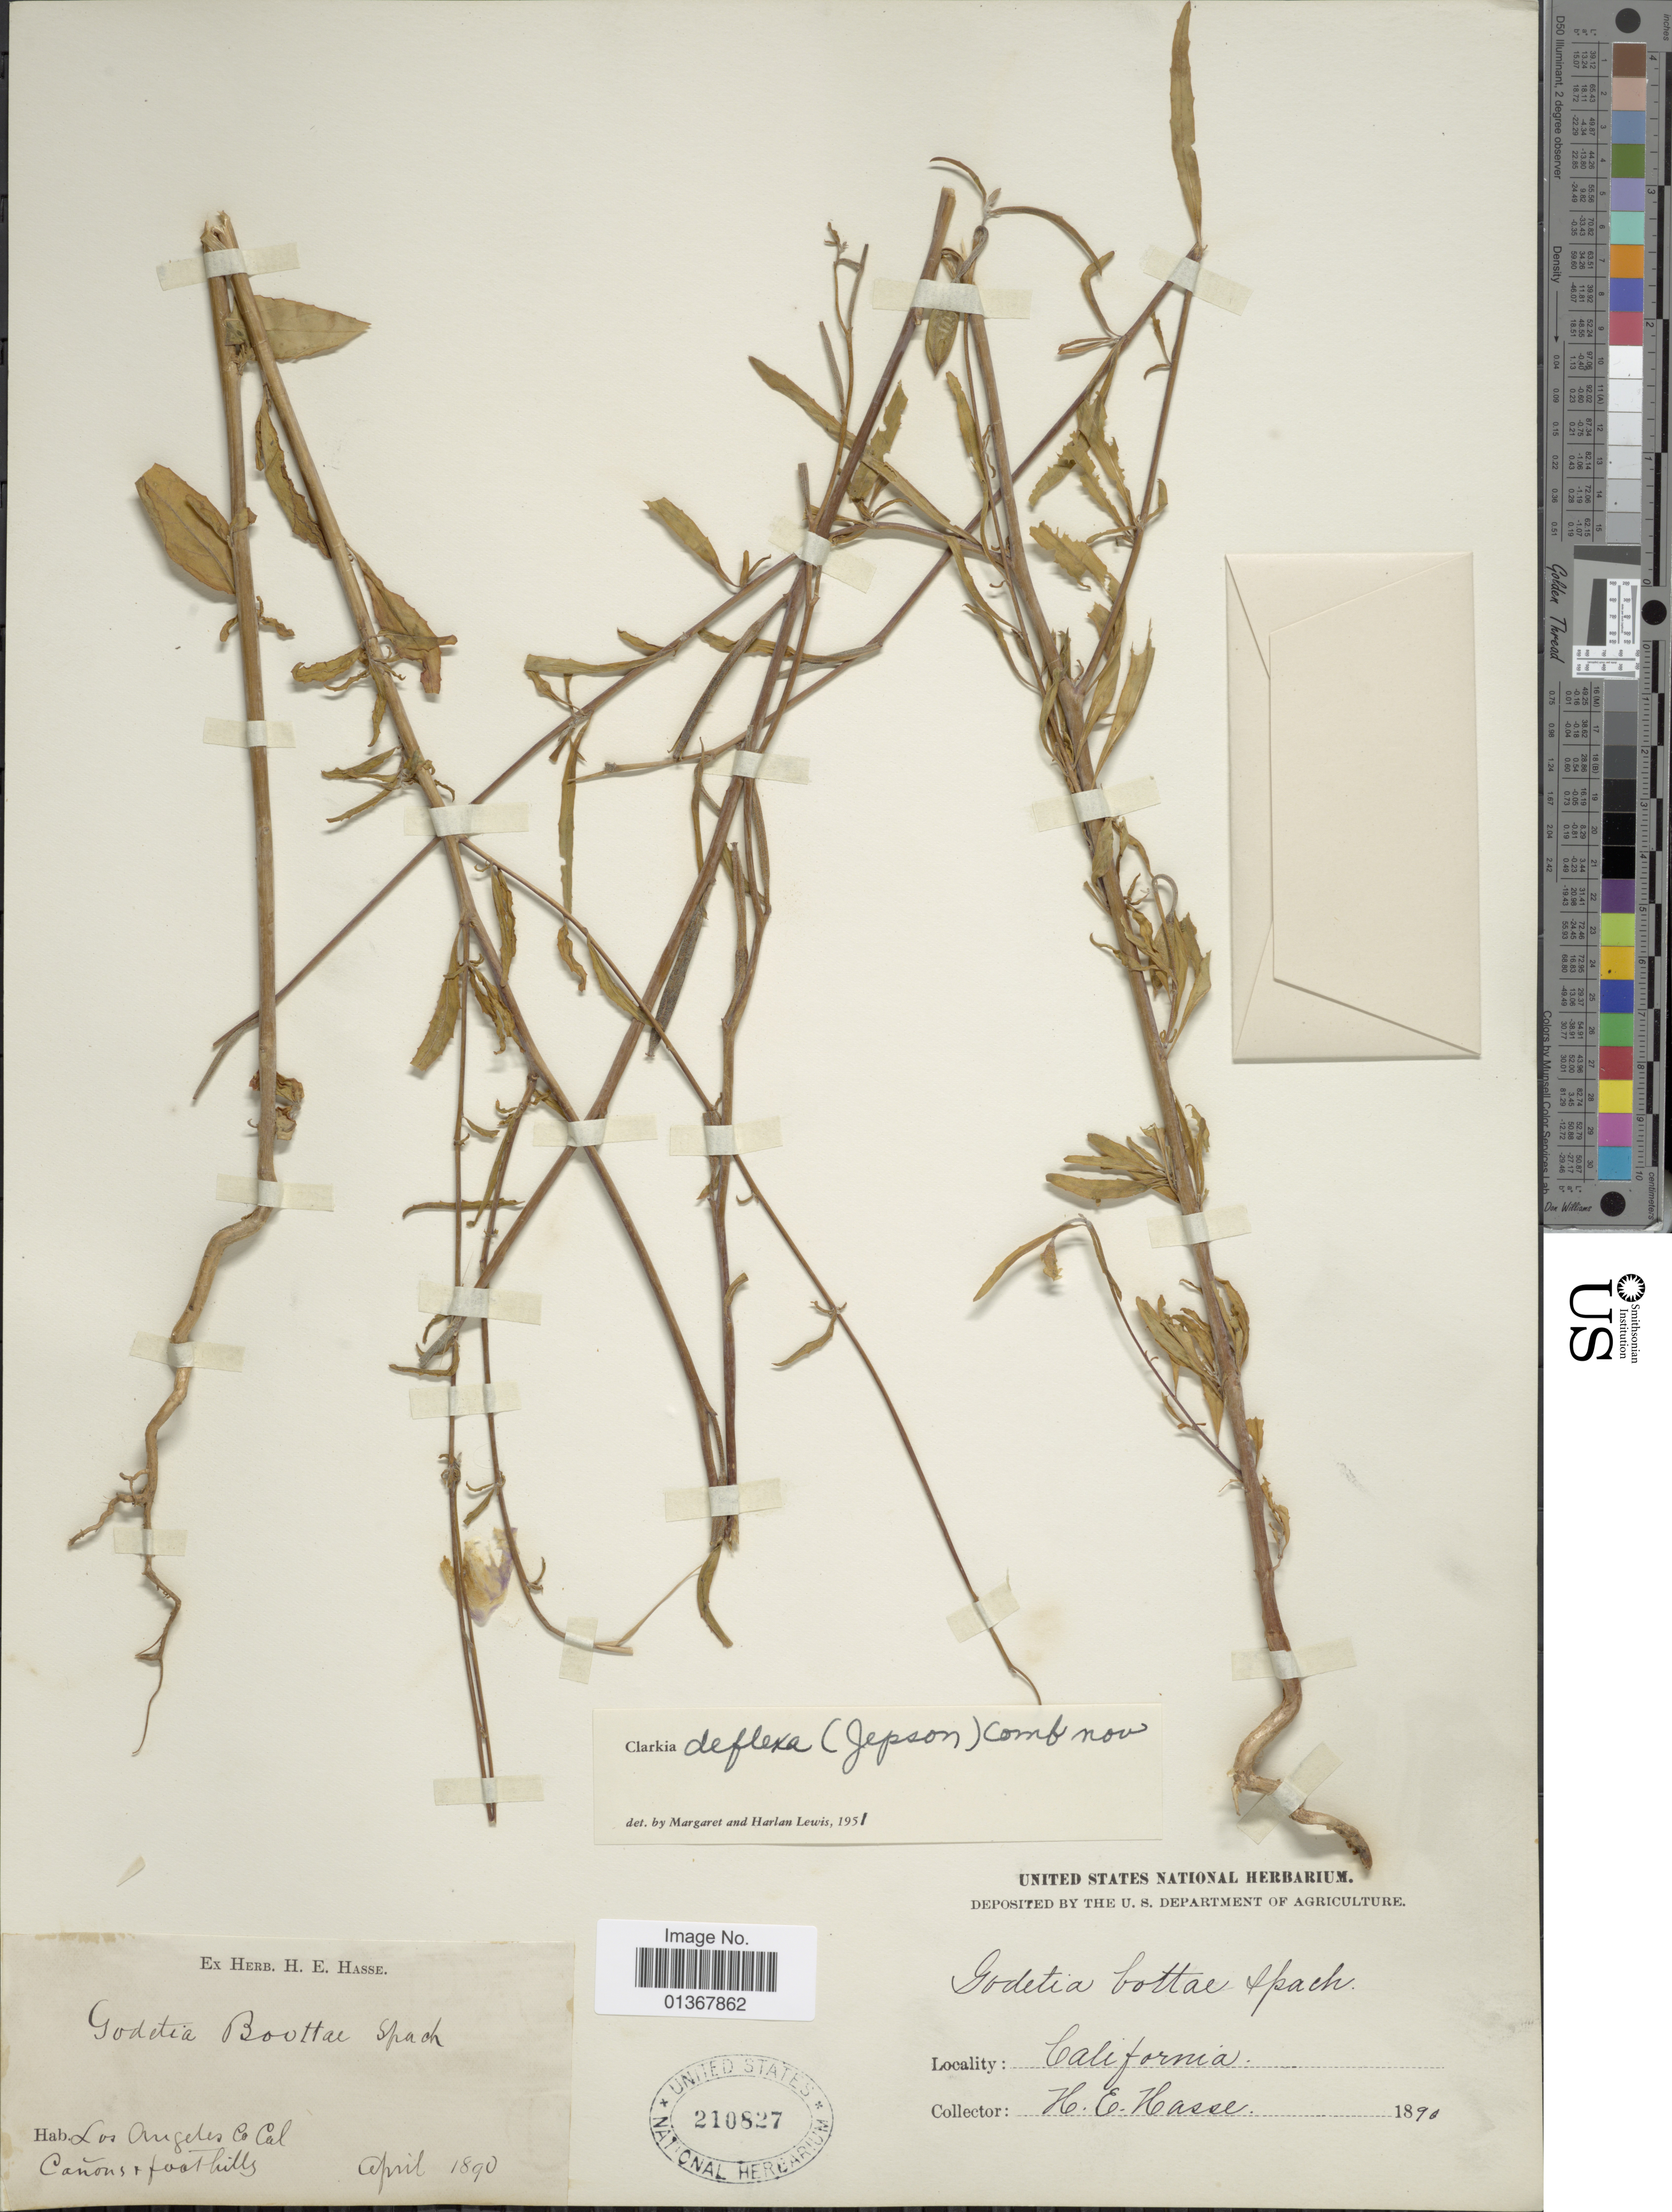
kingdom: Plantae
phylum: Tracheophyta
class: Magnoliopsida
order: Myrtales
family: Onagraceae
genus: Clarkia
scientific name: Clarkia bottae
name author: (Spach) F. H. Lewis & M.E. Lewis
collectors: H. E. Hasse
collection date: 1890-04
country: United States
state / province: California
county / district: Los Angeles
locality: Los Angeles Co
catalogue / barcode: US 210827